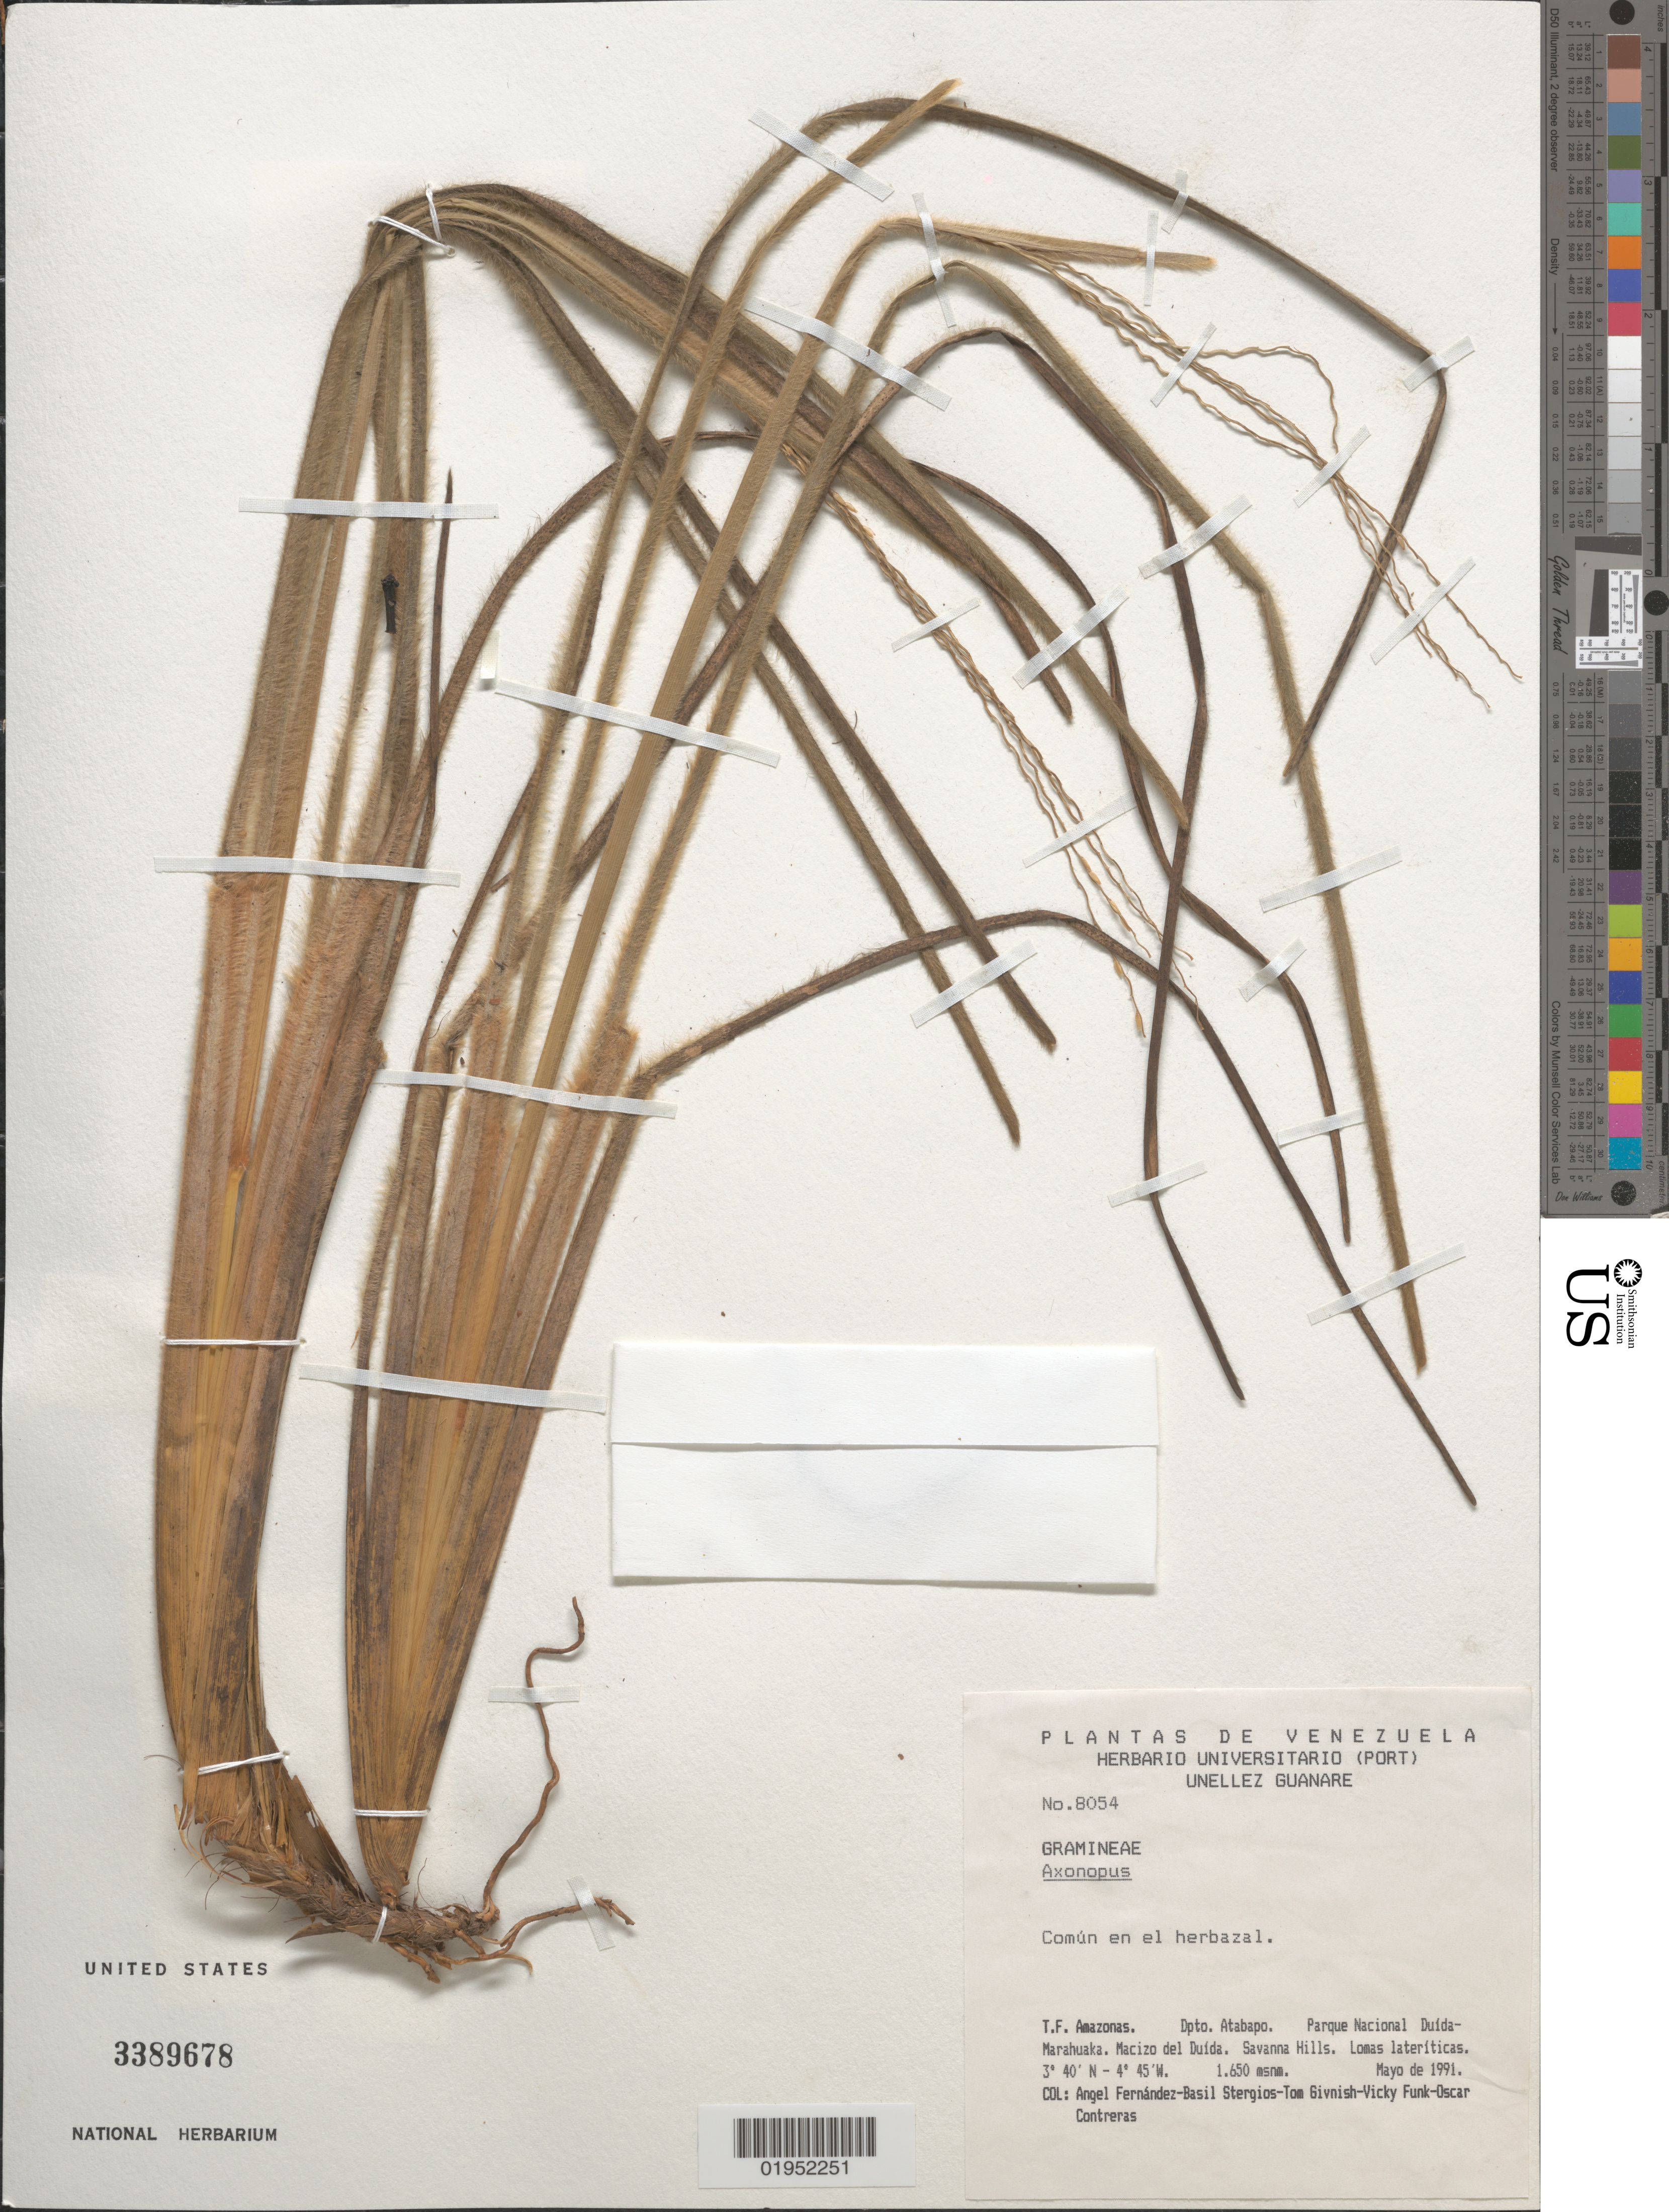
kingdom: Plantae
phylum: Tracheophyta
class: Liliopsida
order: Poales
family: Poaceae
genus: Axonopus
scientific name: Axonopus sp.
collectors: A. Fernández, B. G. Stergios, T. J. Givnish, V. Funk & O. Contreras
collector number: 8054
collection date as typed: Apr 1991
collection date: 1991-04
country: Venezuela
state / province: Amazonas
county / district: Atabapo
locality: Parque National Duida-Marahuaka, Macizo del Duida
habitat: Lomas lateriticas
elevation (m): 1650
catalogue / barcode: US 3389678